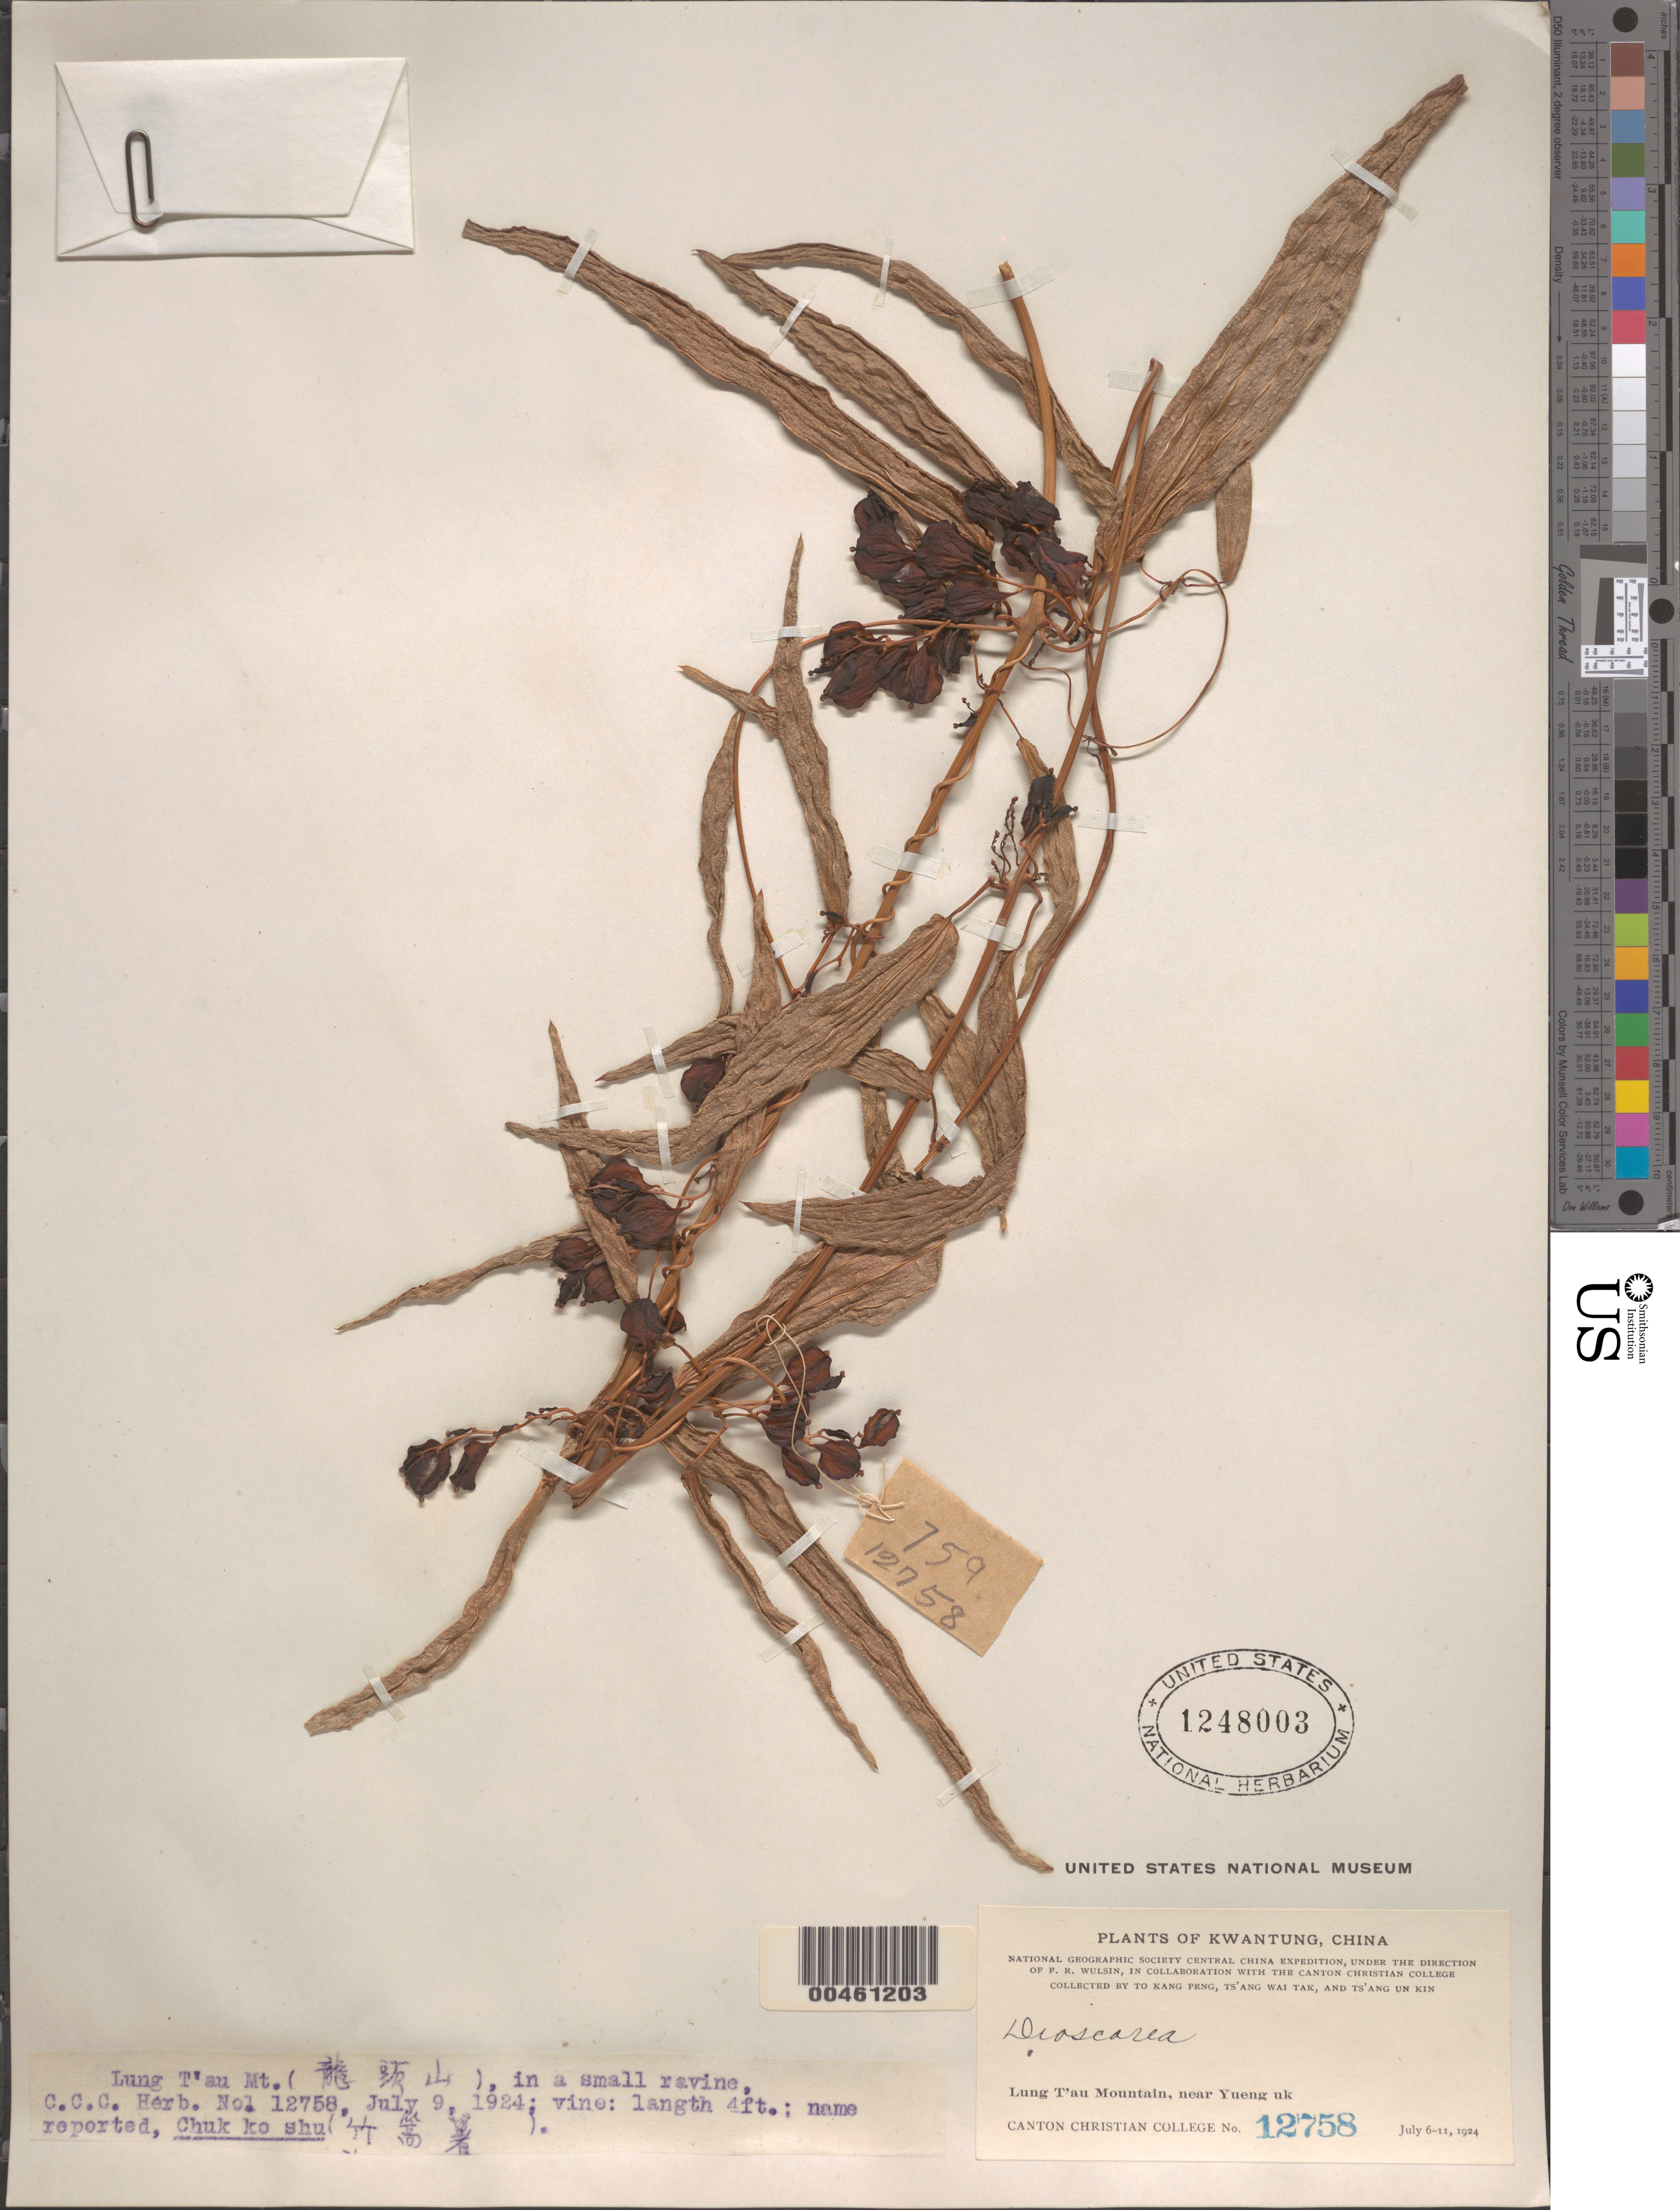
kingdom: Plantae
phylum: Tracheophyta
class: Liliopsida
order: Dioscoreales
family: Dioscoreaceae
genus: Dioscorea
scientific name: Dioscorea sp.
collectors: Kang Peng To, W. T. Tsang & U. K. Tsang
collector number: Herb. No. 12758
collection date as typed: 09 Jul 1924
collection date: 1924-07-09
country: China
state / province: Guangdong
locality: Lung T'au Mountain, near Yueng uk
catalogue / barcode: US 1248003